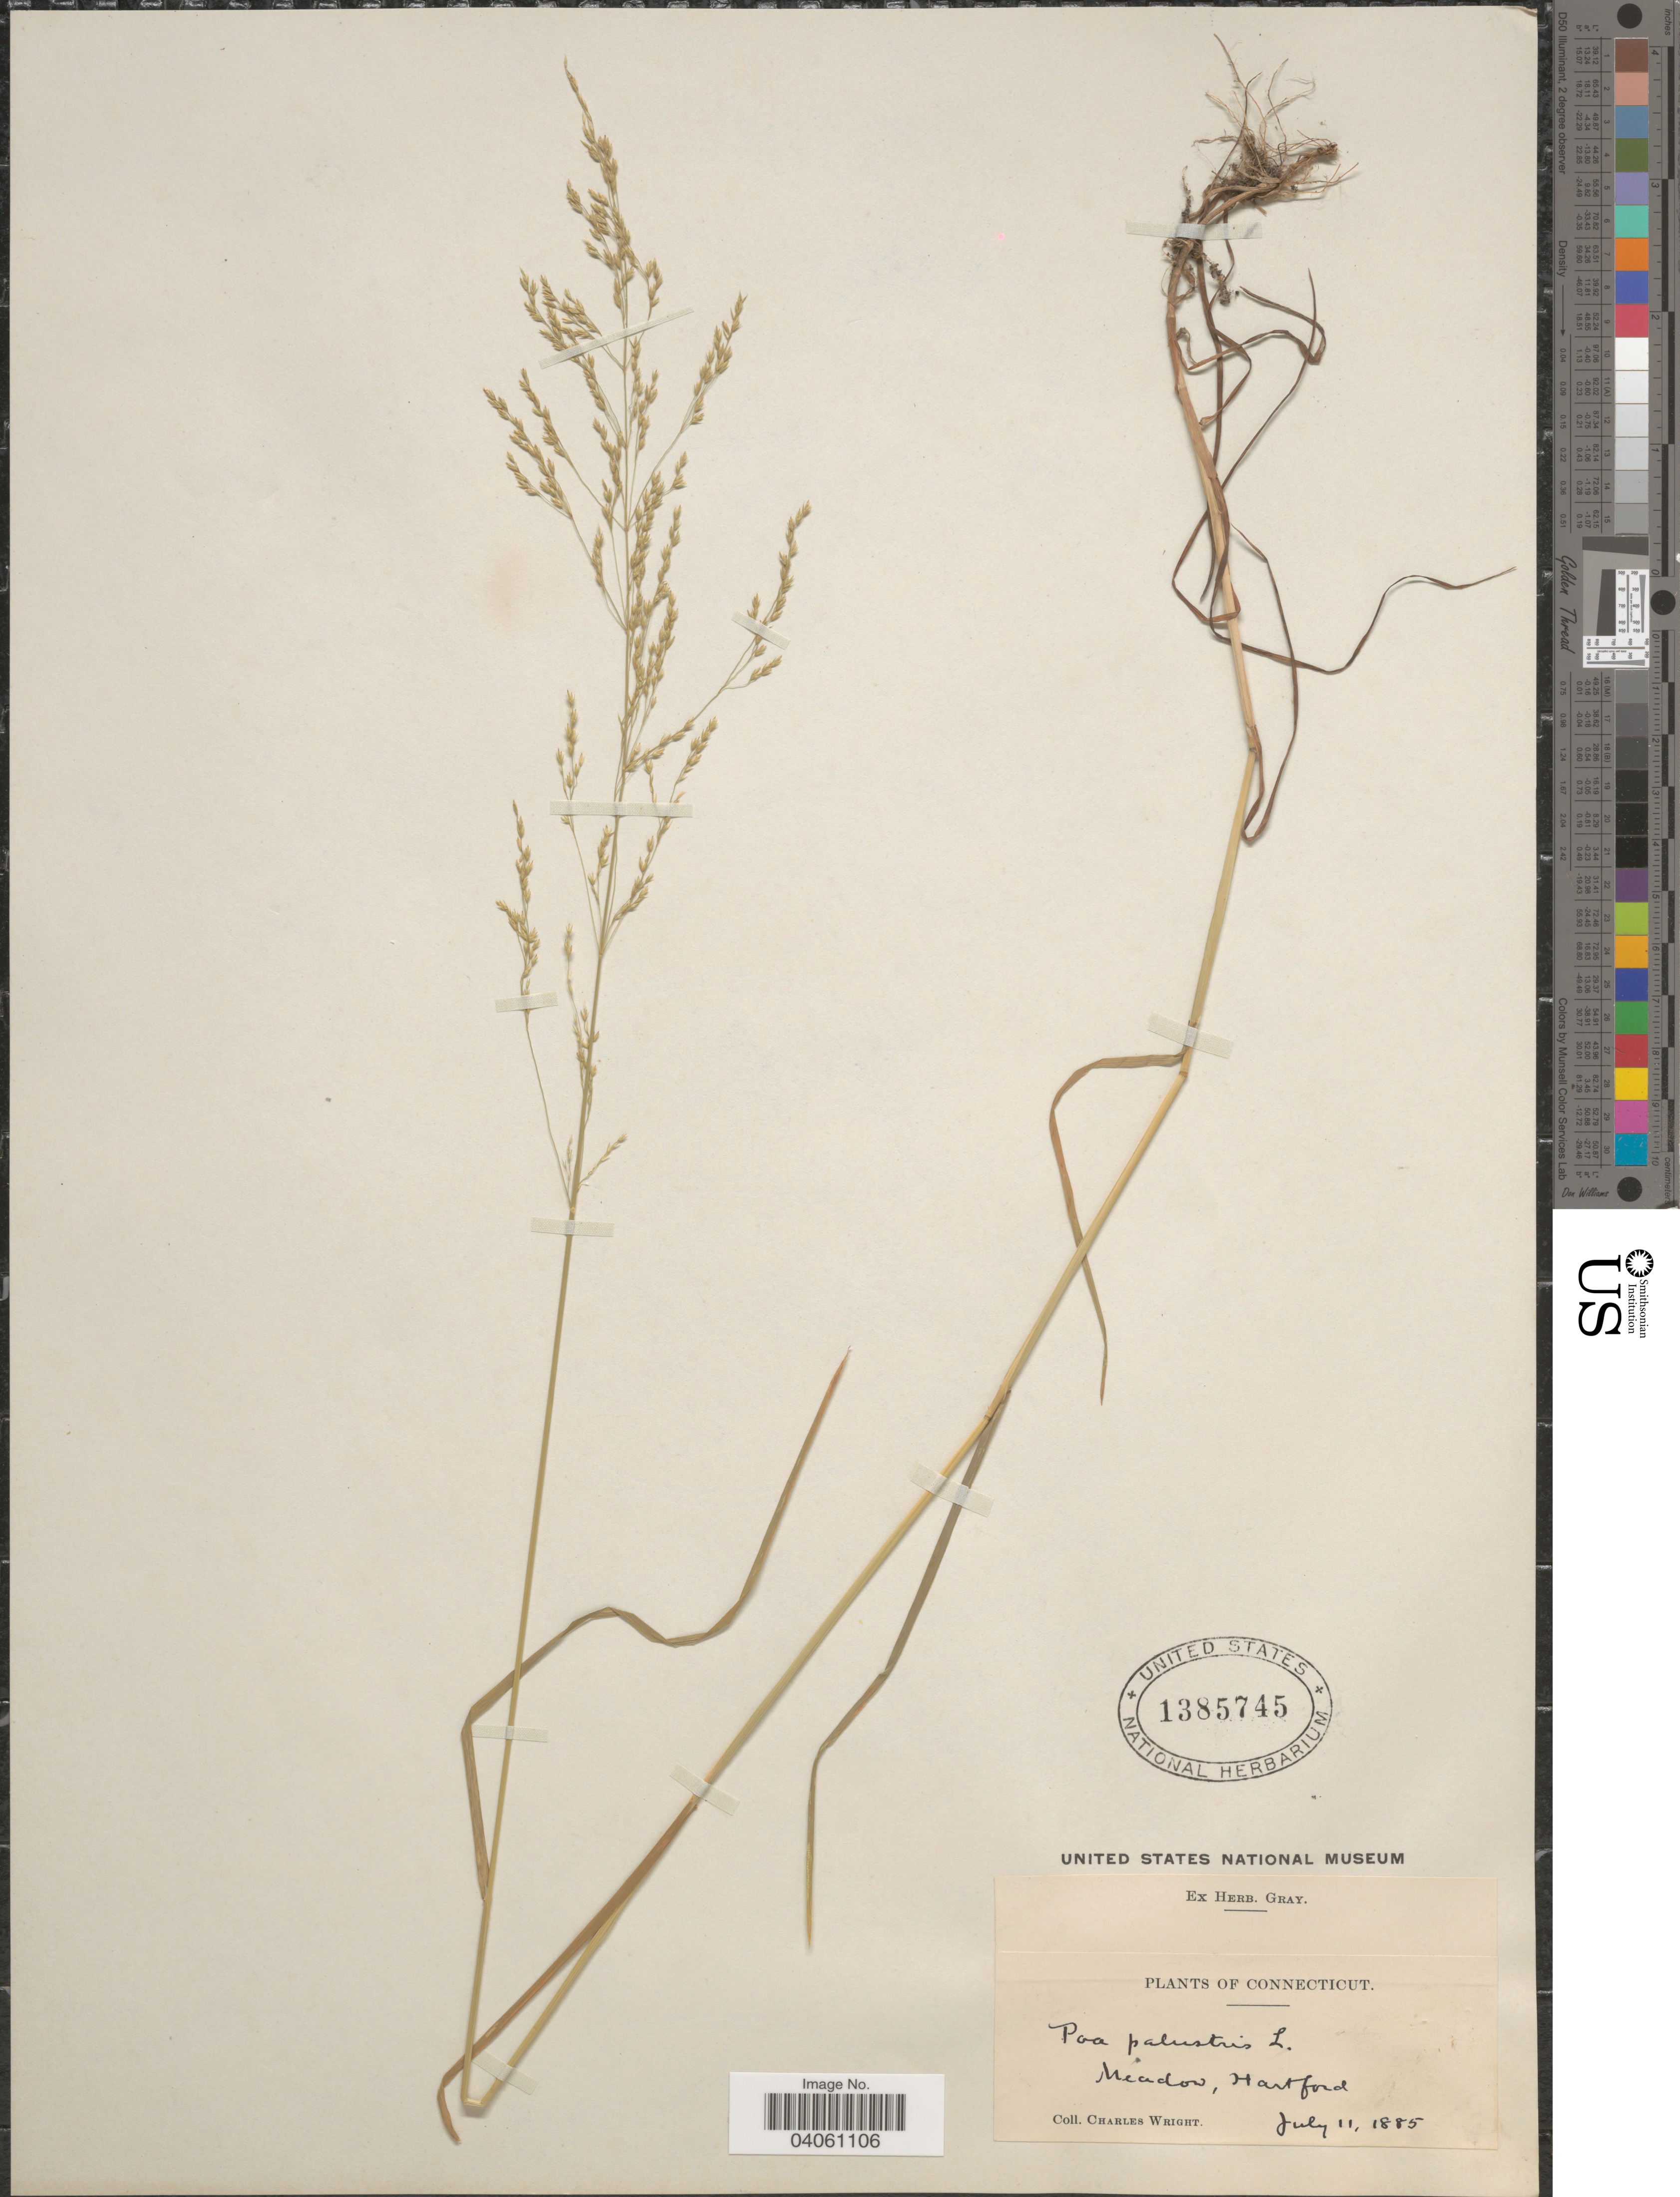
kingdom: Plantae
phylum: Tracheophyta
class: Liliopsida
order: Poales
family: Poaceae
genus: Poa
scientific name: Poa palustris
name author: L.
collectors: C. Wright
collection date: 1885-07-11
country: United States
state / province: Connecticut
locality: Meadow, Hartford.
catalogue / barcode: US 1385745